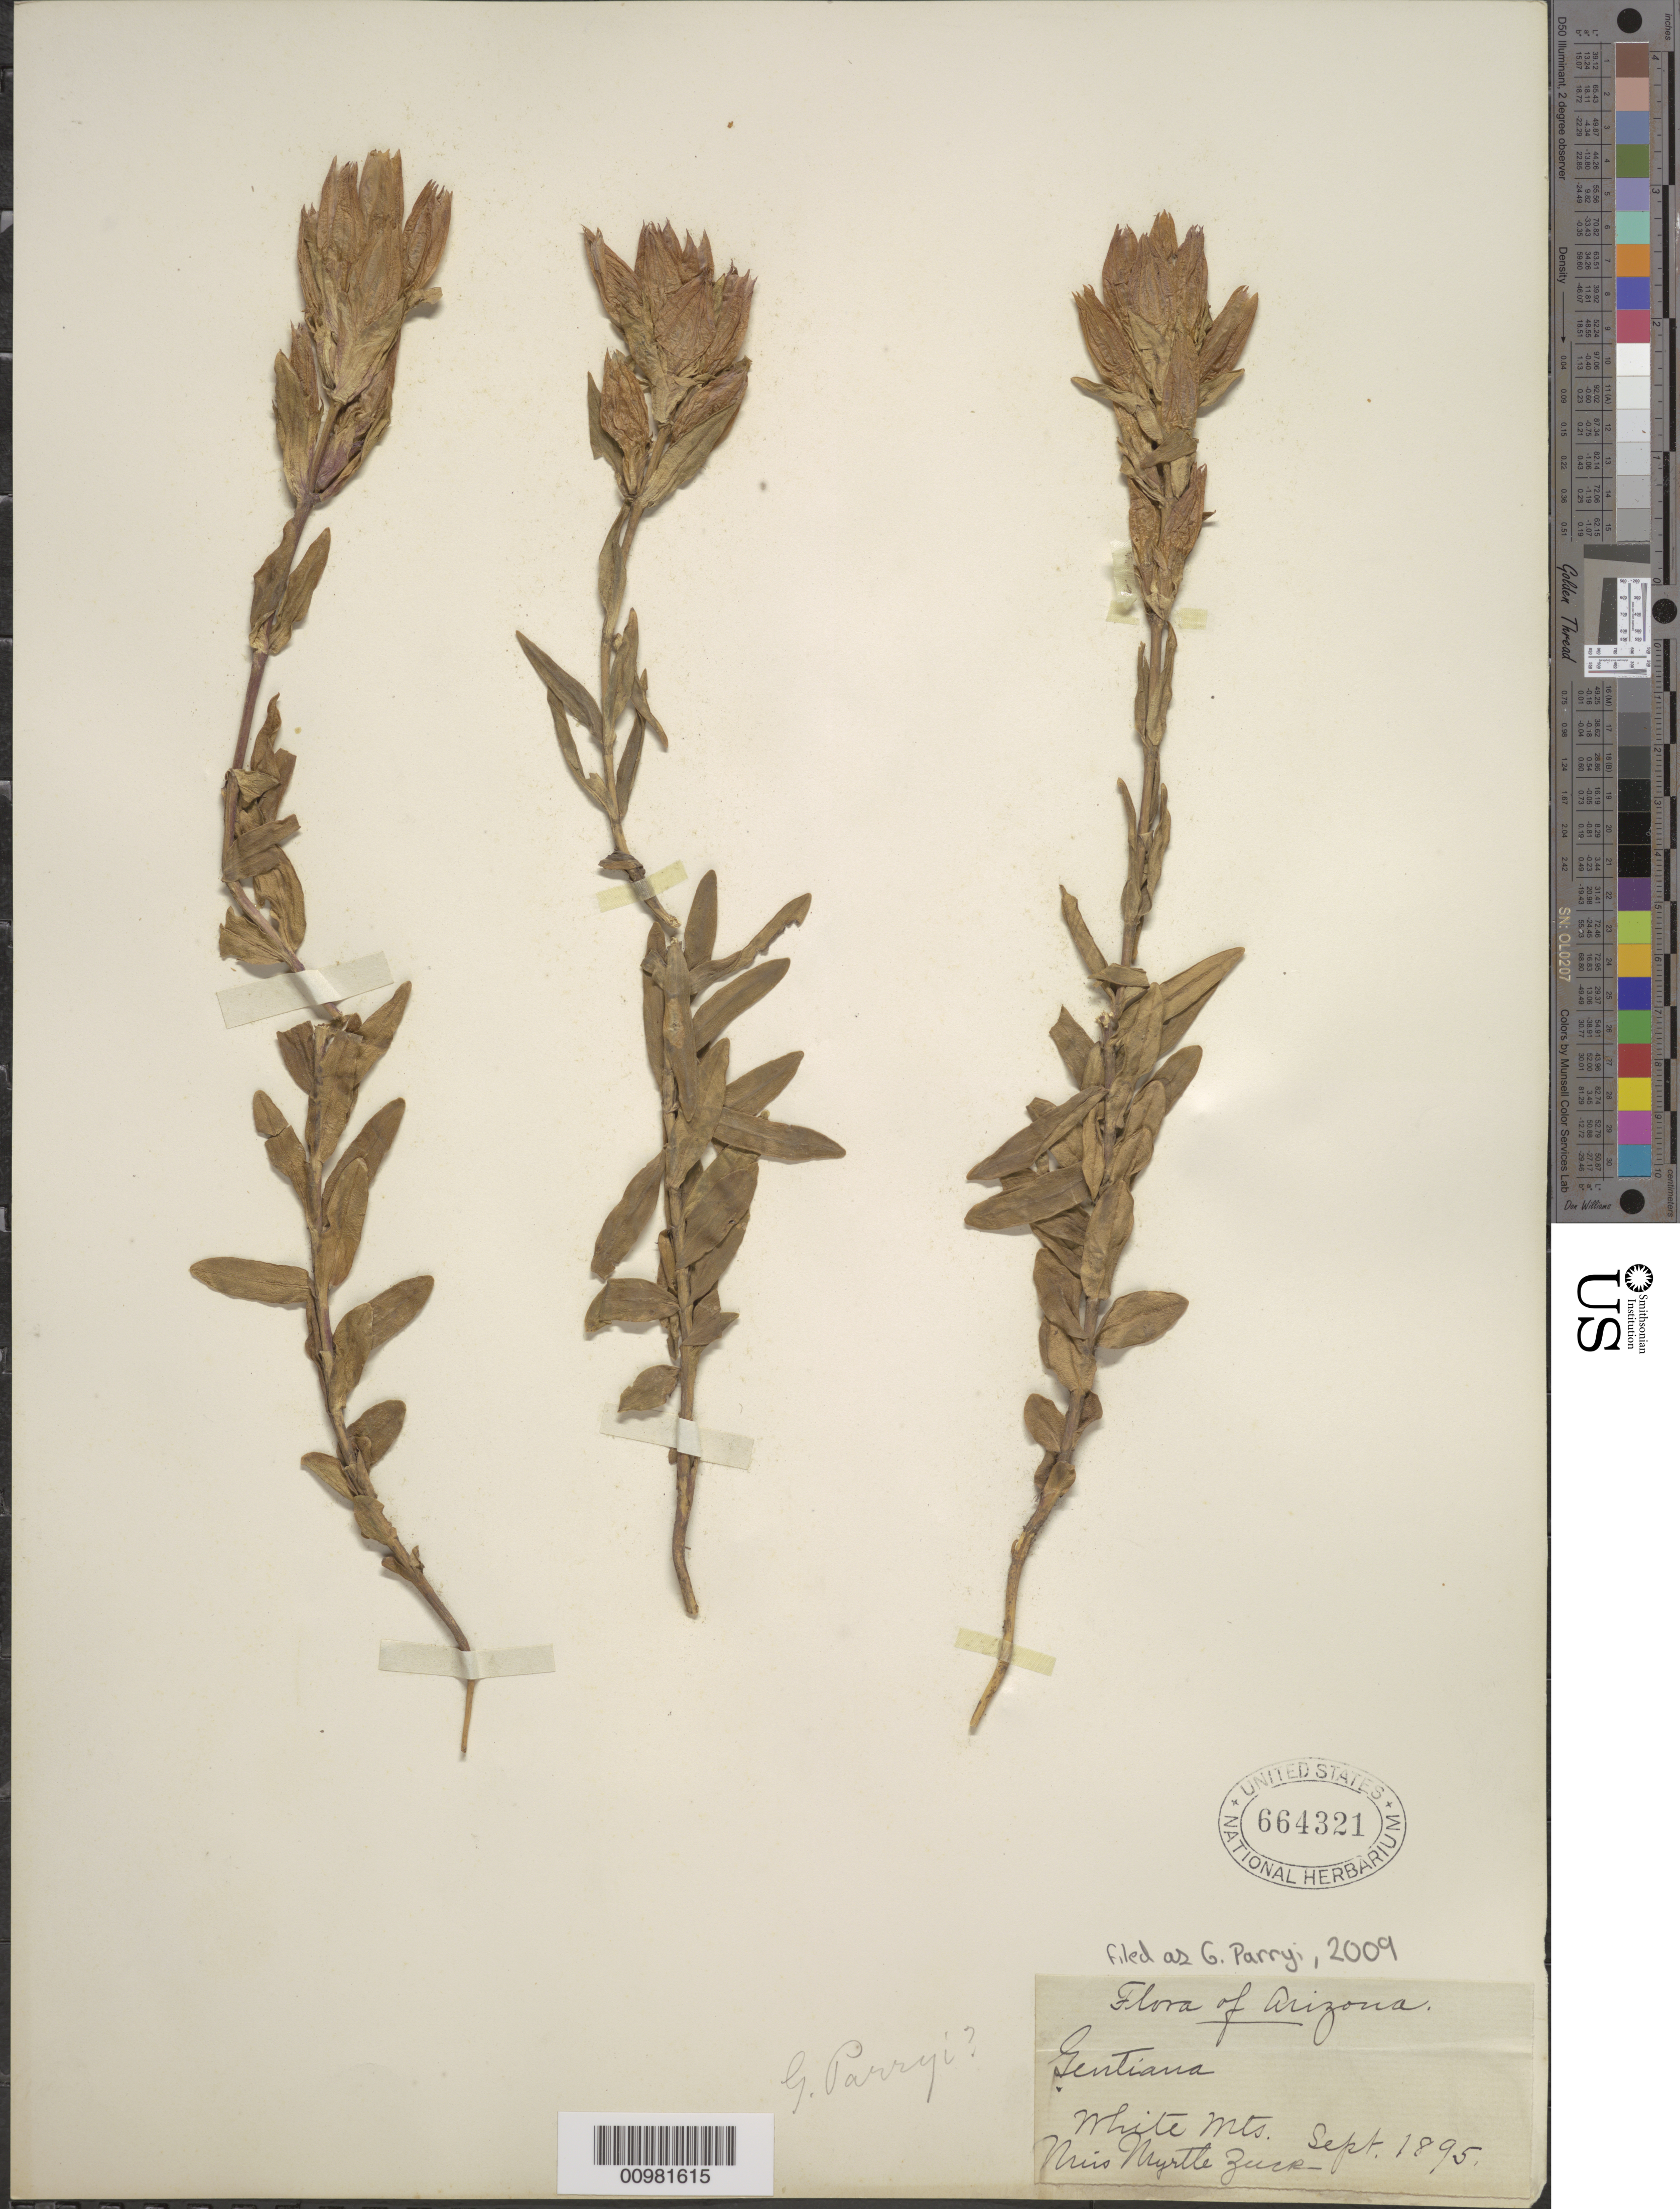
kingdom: Plantae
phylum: Tracheophyta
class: Magnoliopsida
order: Gentianales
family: Gentianaceae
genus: Gentiana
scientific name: Gentiana parryi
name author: Engelm.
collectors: M. Zuck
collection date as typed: Sep 1895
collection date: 1895-09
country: United States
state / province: Arizona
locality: White Mts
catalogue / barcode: US 664321